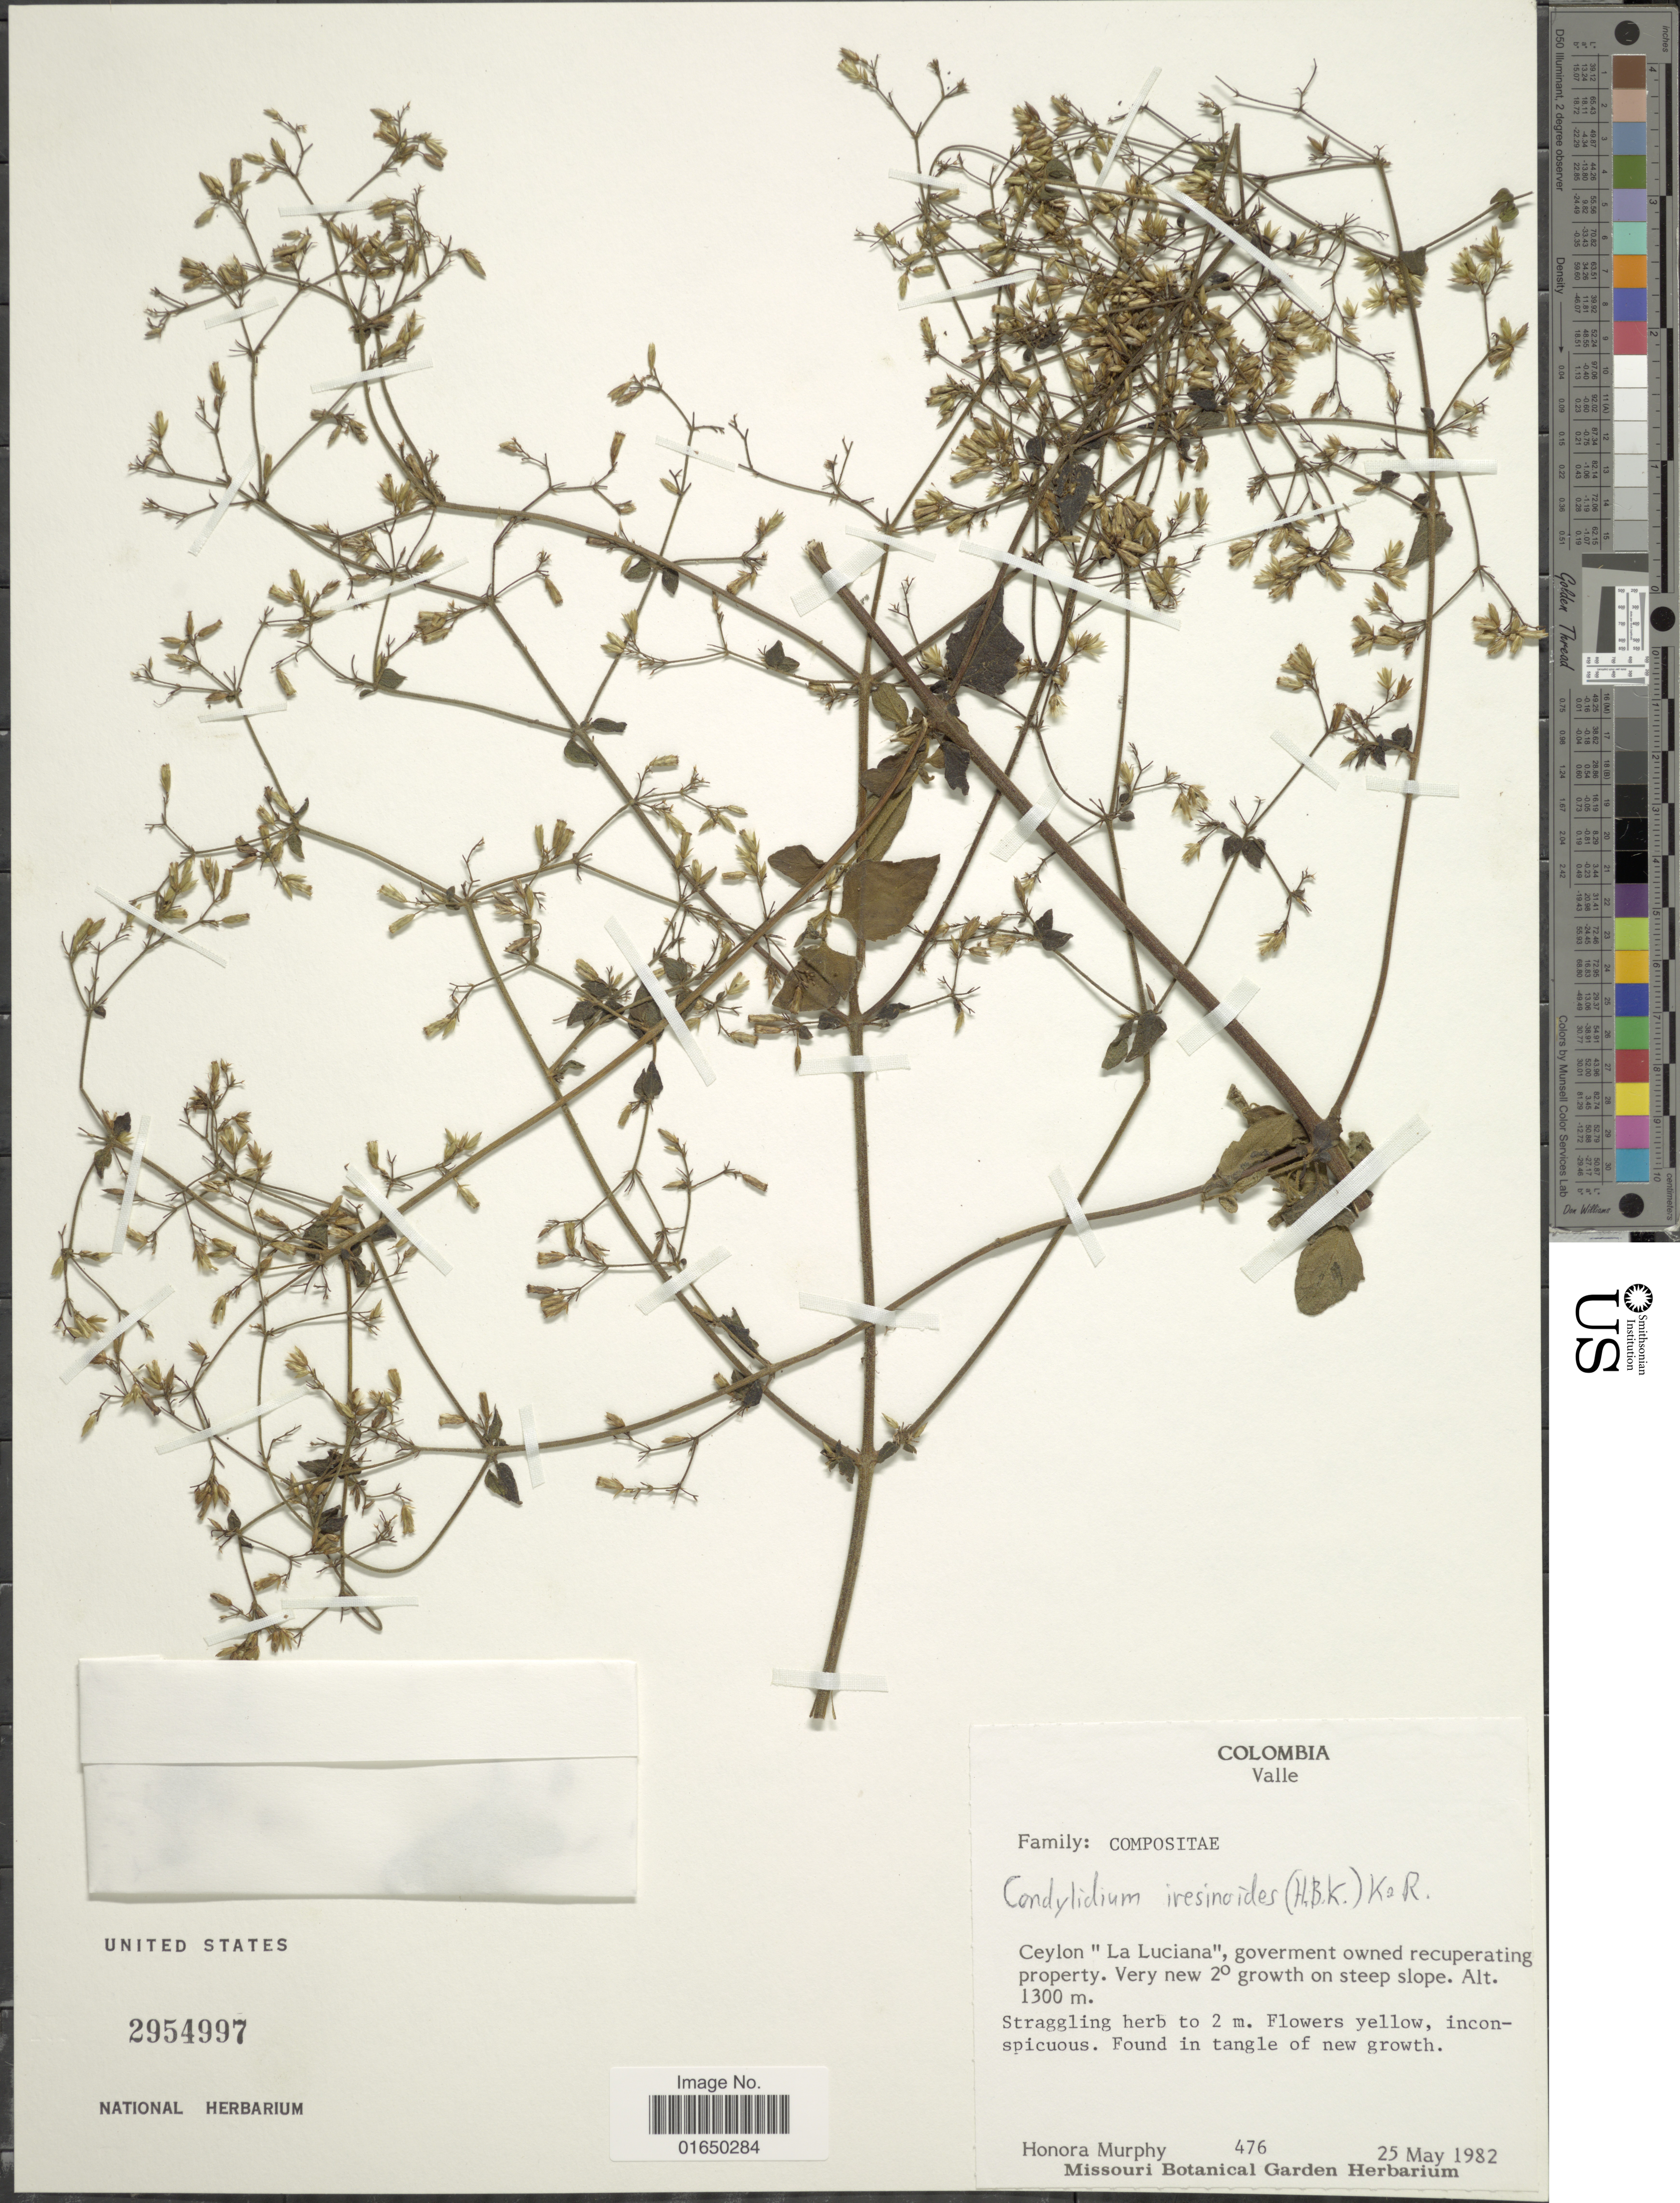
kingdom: Plantae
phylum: Tracheophyta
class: Magnoliopsida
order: Asterales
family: Asteraceae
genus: Condylidium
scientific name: Condylidium iresinoides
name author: (Kunth) R.M. King & H. Rob.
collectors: H. Murphy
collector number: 476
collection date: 1982-05-25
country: Colombia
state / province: Valle del Cauca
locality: Ceylon 'La Luciana', government owned recuperating property. Very new 2° growth on steep slope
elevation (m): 1300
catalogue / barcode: US 2954997